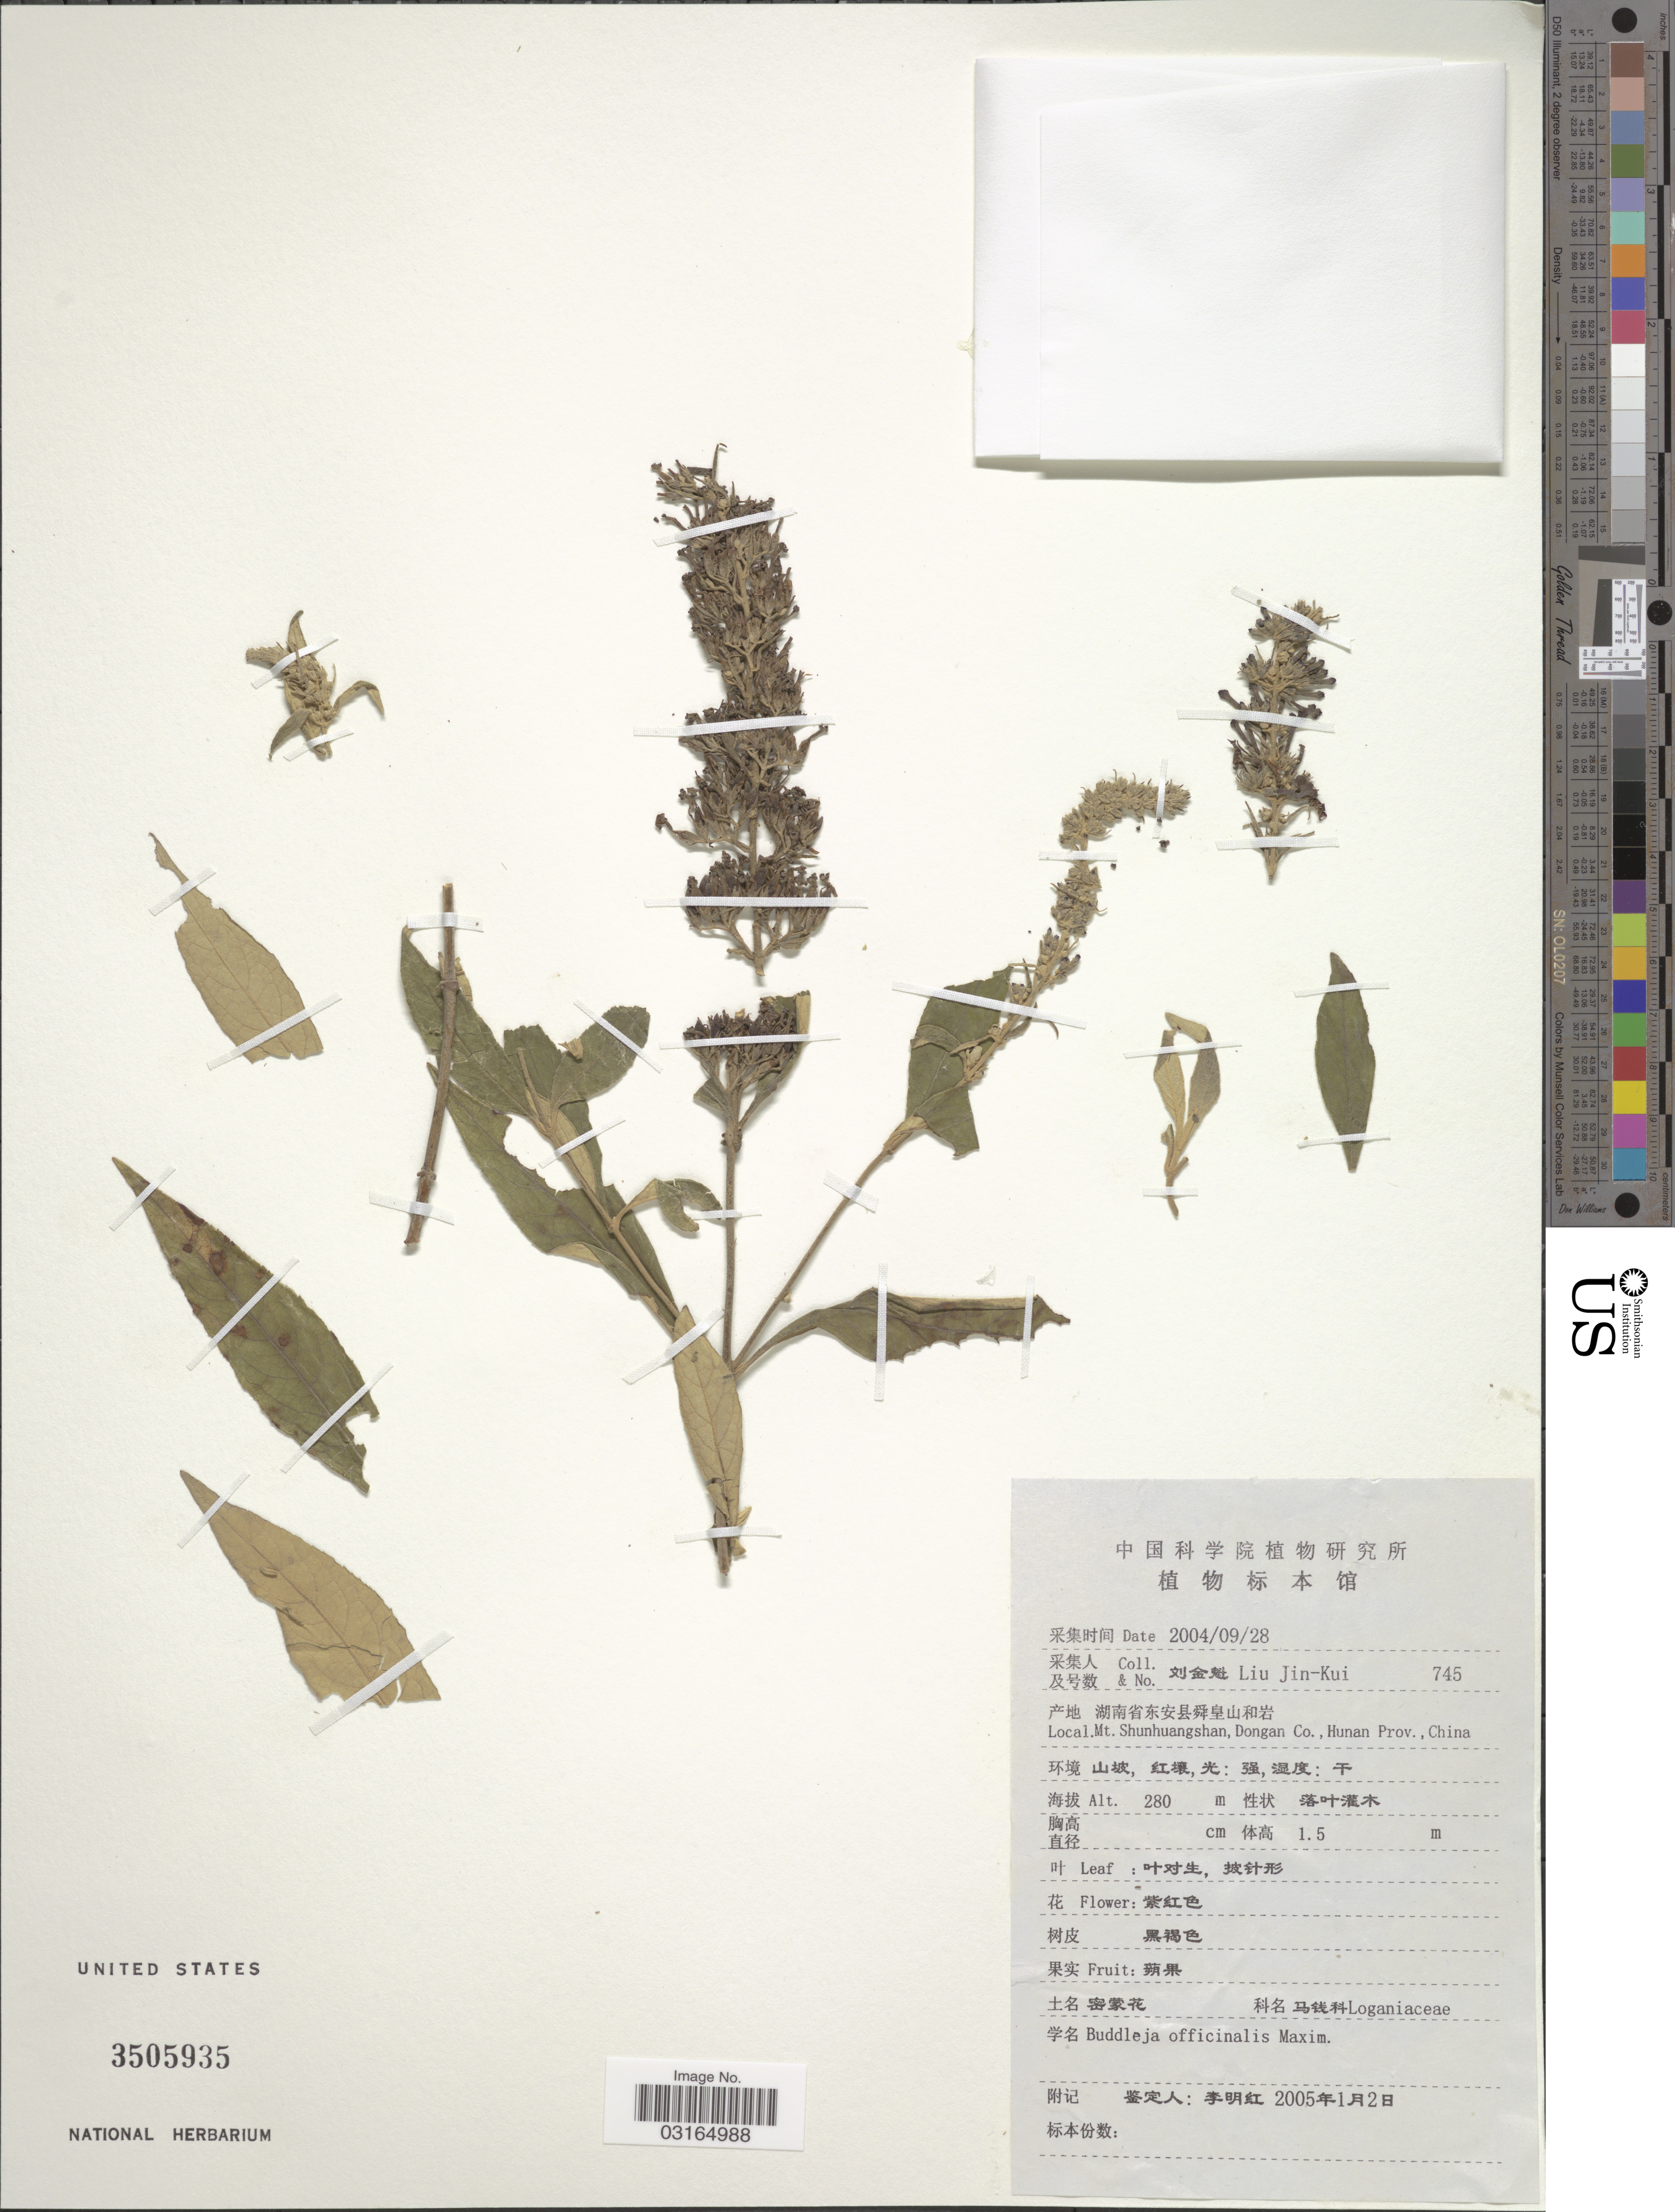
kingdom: Plantae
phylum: Tracheophyta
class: Magnoliopsida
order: Lamiales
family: Scrophulariaceae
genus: Buddleja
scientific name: Buddleja officinalis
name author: Maxim.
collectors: Liu Jin-Kui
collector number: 745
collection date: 2004-09-28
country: China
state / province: Hunan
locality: Mt. Shunhuangshan, Dongan Co.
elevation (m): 280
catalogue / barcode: US 3505935